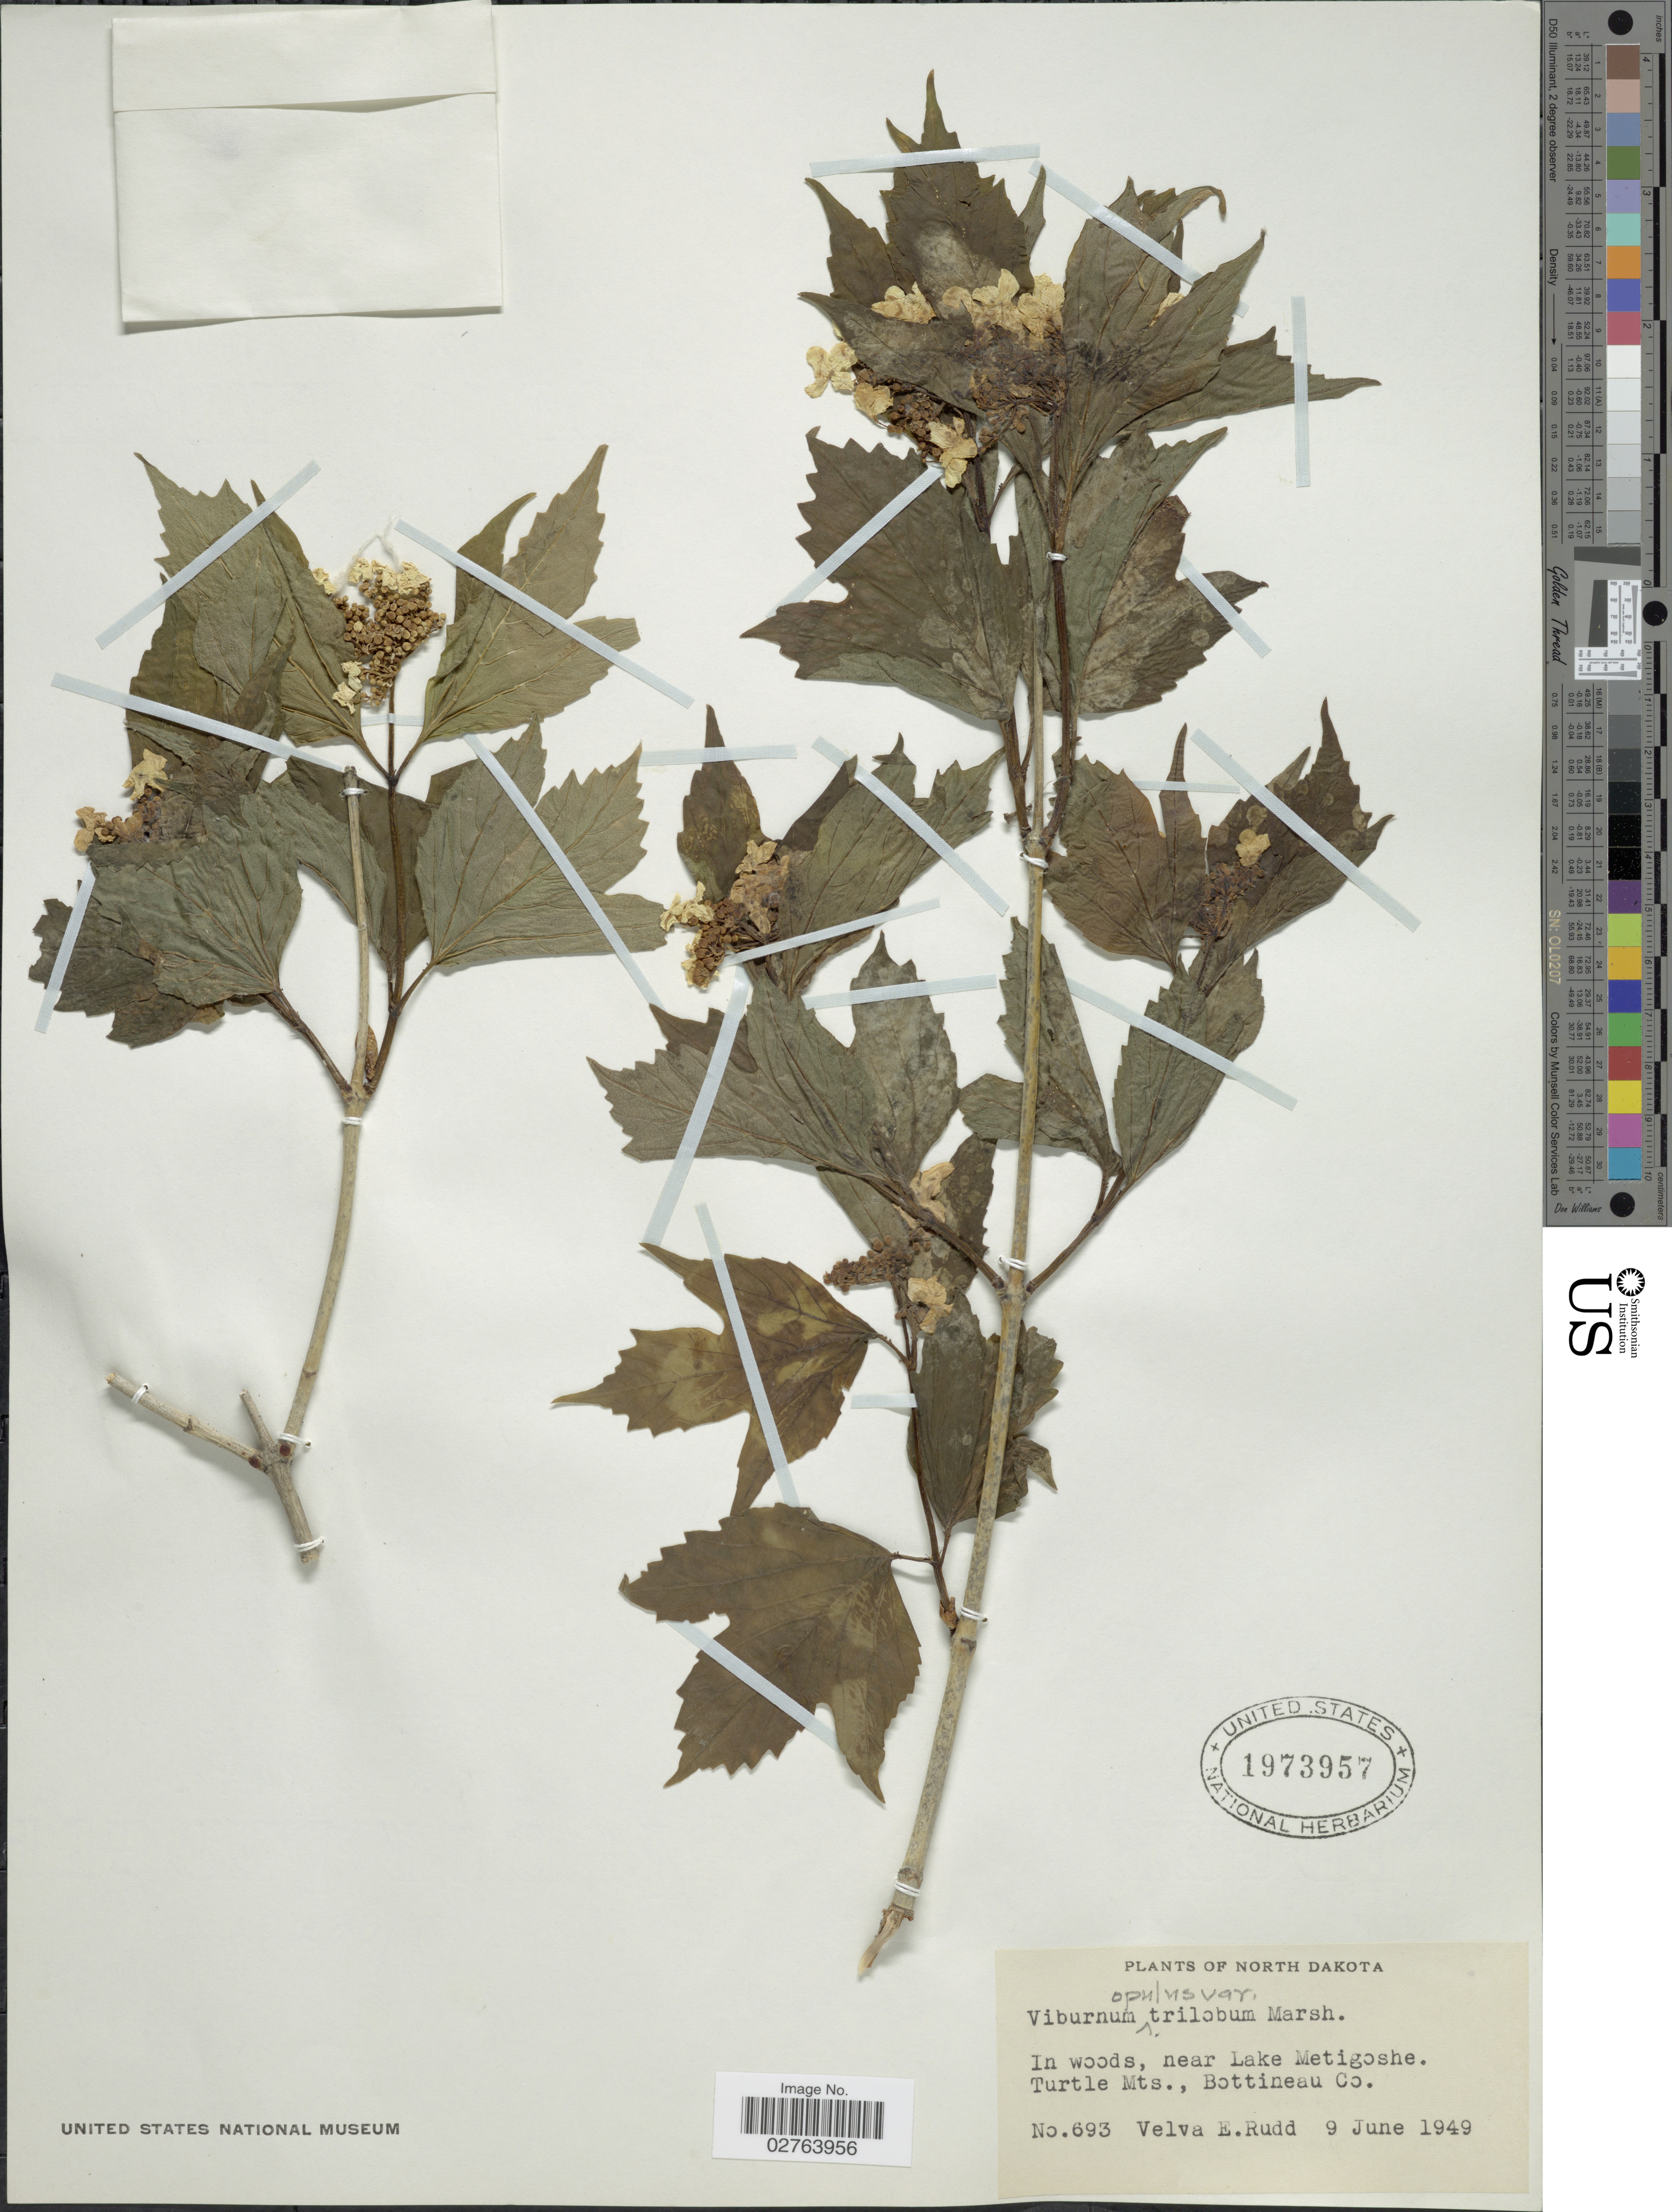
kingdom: Plantae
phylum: Tracheophyta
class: Magnoliopsida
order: Dipsacales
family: Viburnaceae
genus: Viburnum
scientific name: Viburnum opulus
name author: L.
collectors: V. E. Rudd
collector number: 693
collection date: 1949-06-09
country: United States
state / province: North Dakota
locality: In woods, near Lake Metigoshe. Turtle Mts., Bottineau Co.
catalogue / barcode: US 1973957